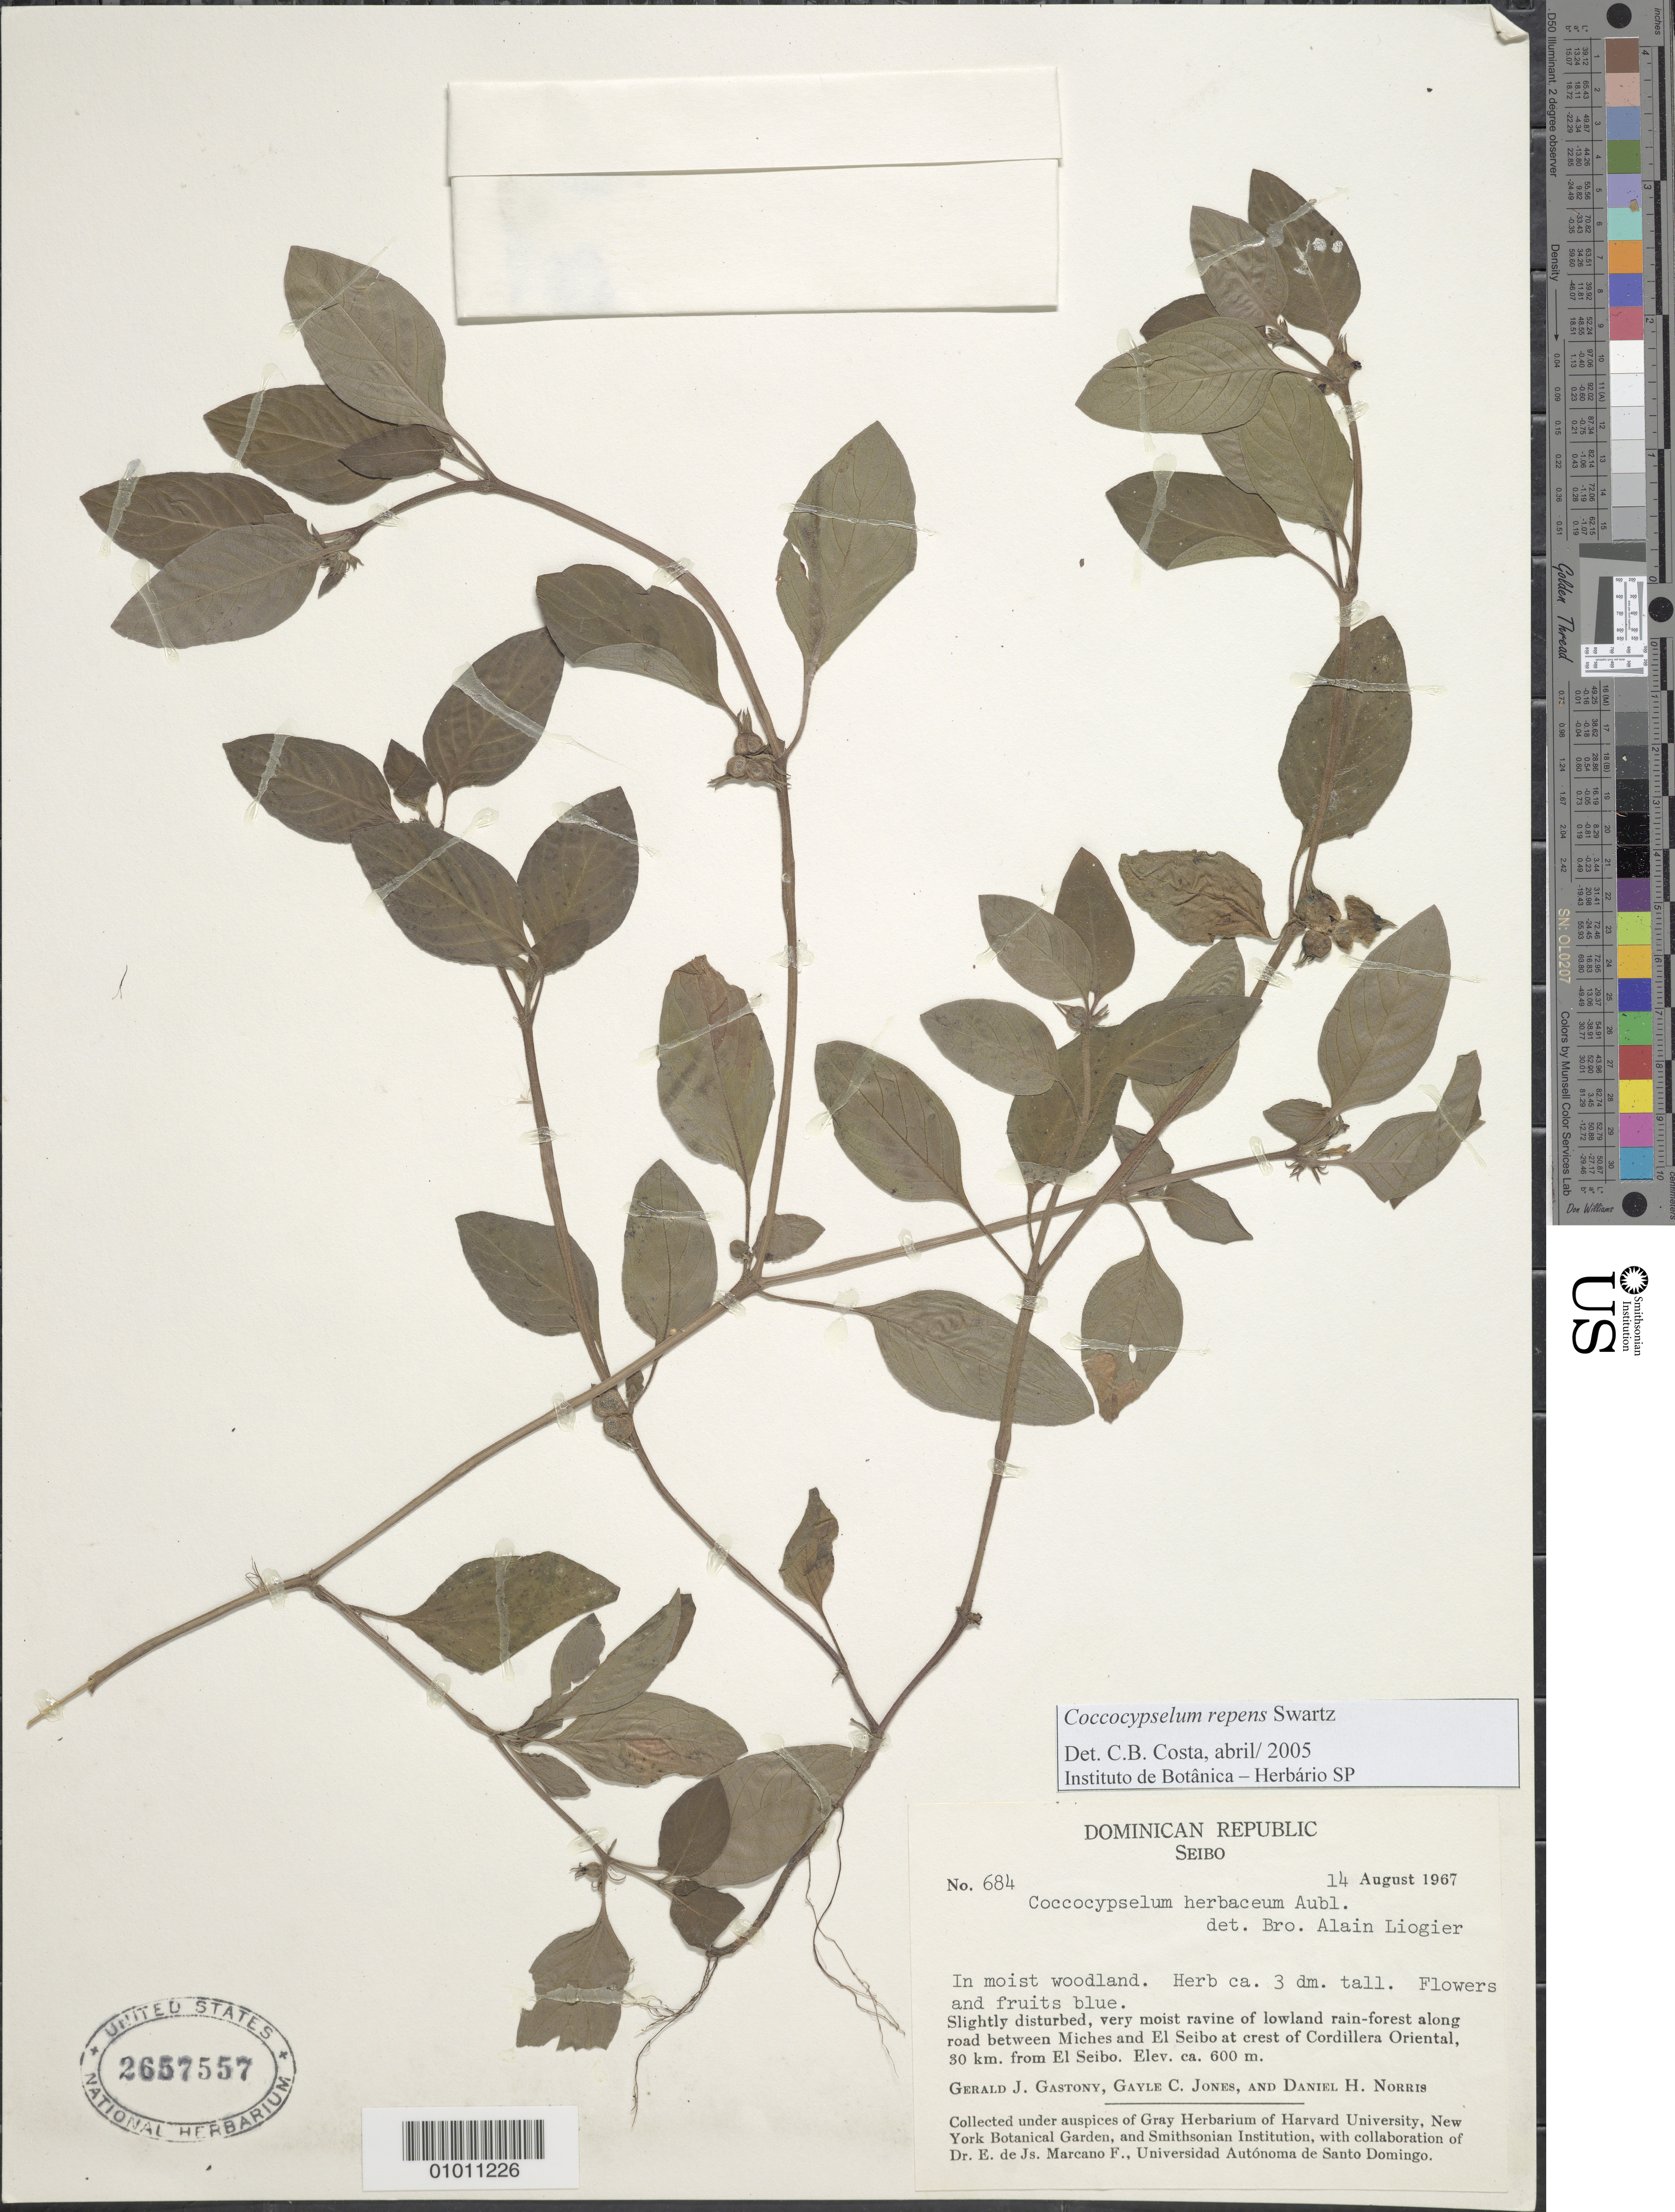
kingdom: Plantae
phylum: Tracheophyta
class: Magnoliopsida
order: Gentianales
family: Rubiaceae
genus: Coccocypselum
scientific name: Coccocypselum repens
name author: Sw.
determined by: Costa, C. B.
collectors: G. Gastony, G. C. Jones & D. H. Norris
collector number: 684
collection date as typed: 14 Aug 1967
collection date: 1967-08-14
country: Dominican Republic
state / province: El Seibo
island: Hispaniola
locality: Road between miches and El Seibo at Crest of Cordillera Oriental, 30 km from El Seibo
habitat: Slightly disturbed, very moist ravine of lowland rainforest along road; in moist woodland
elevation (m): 600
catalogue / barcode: US 2657557